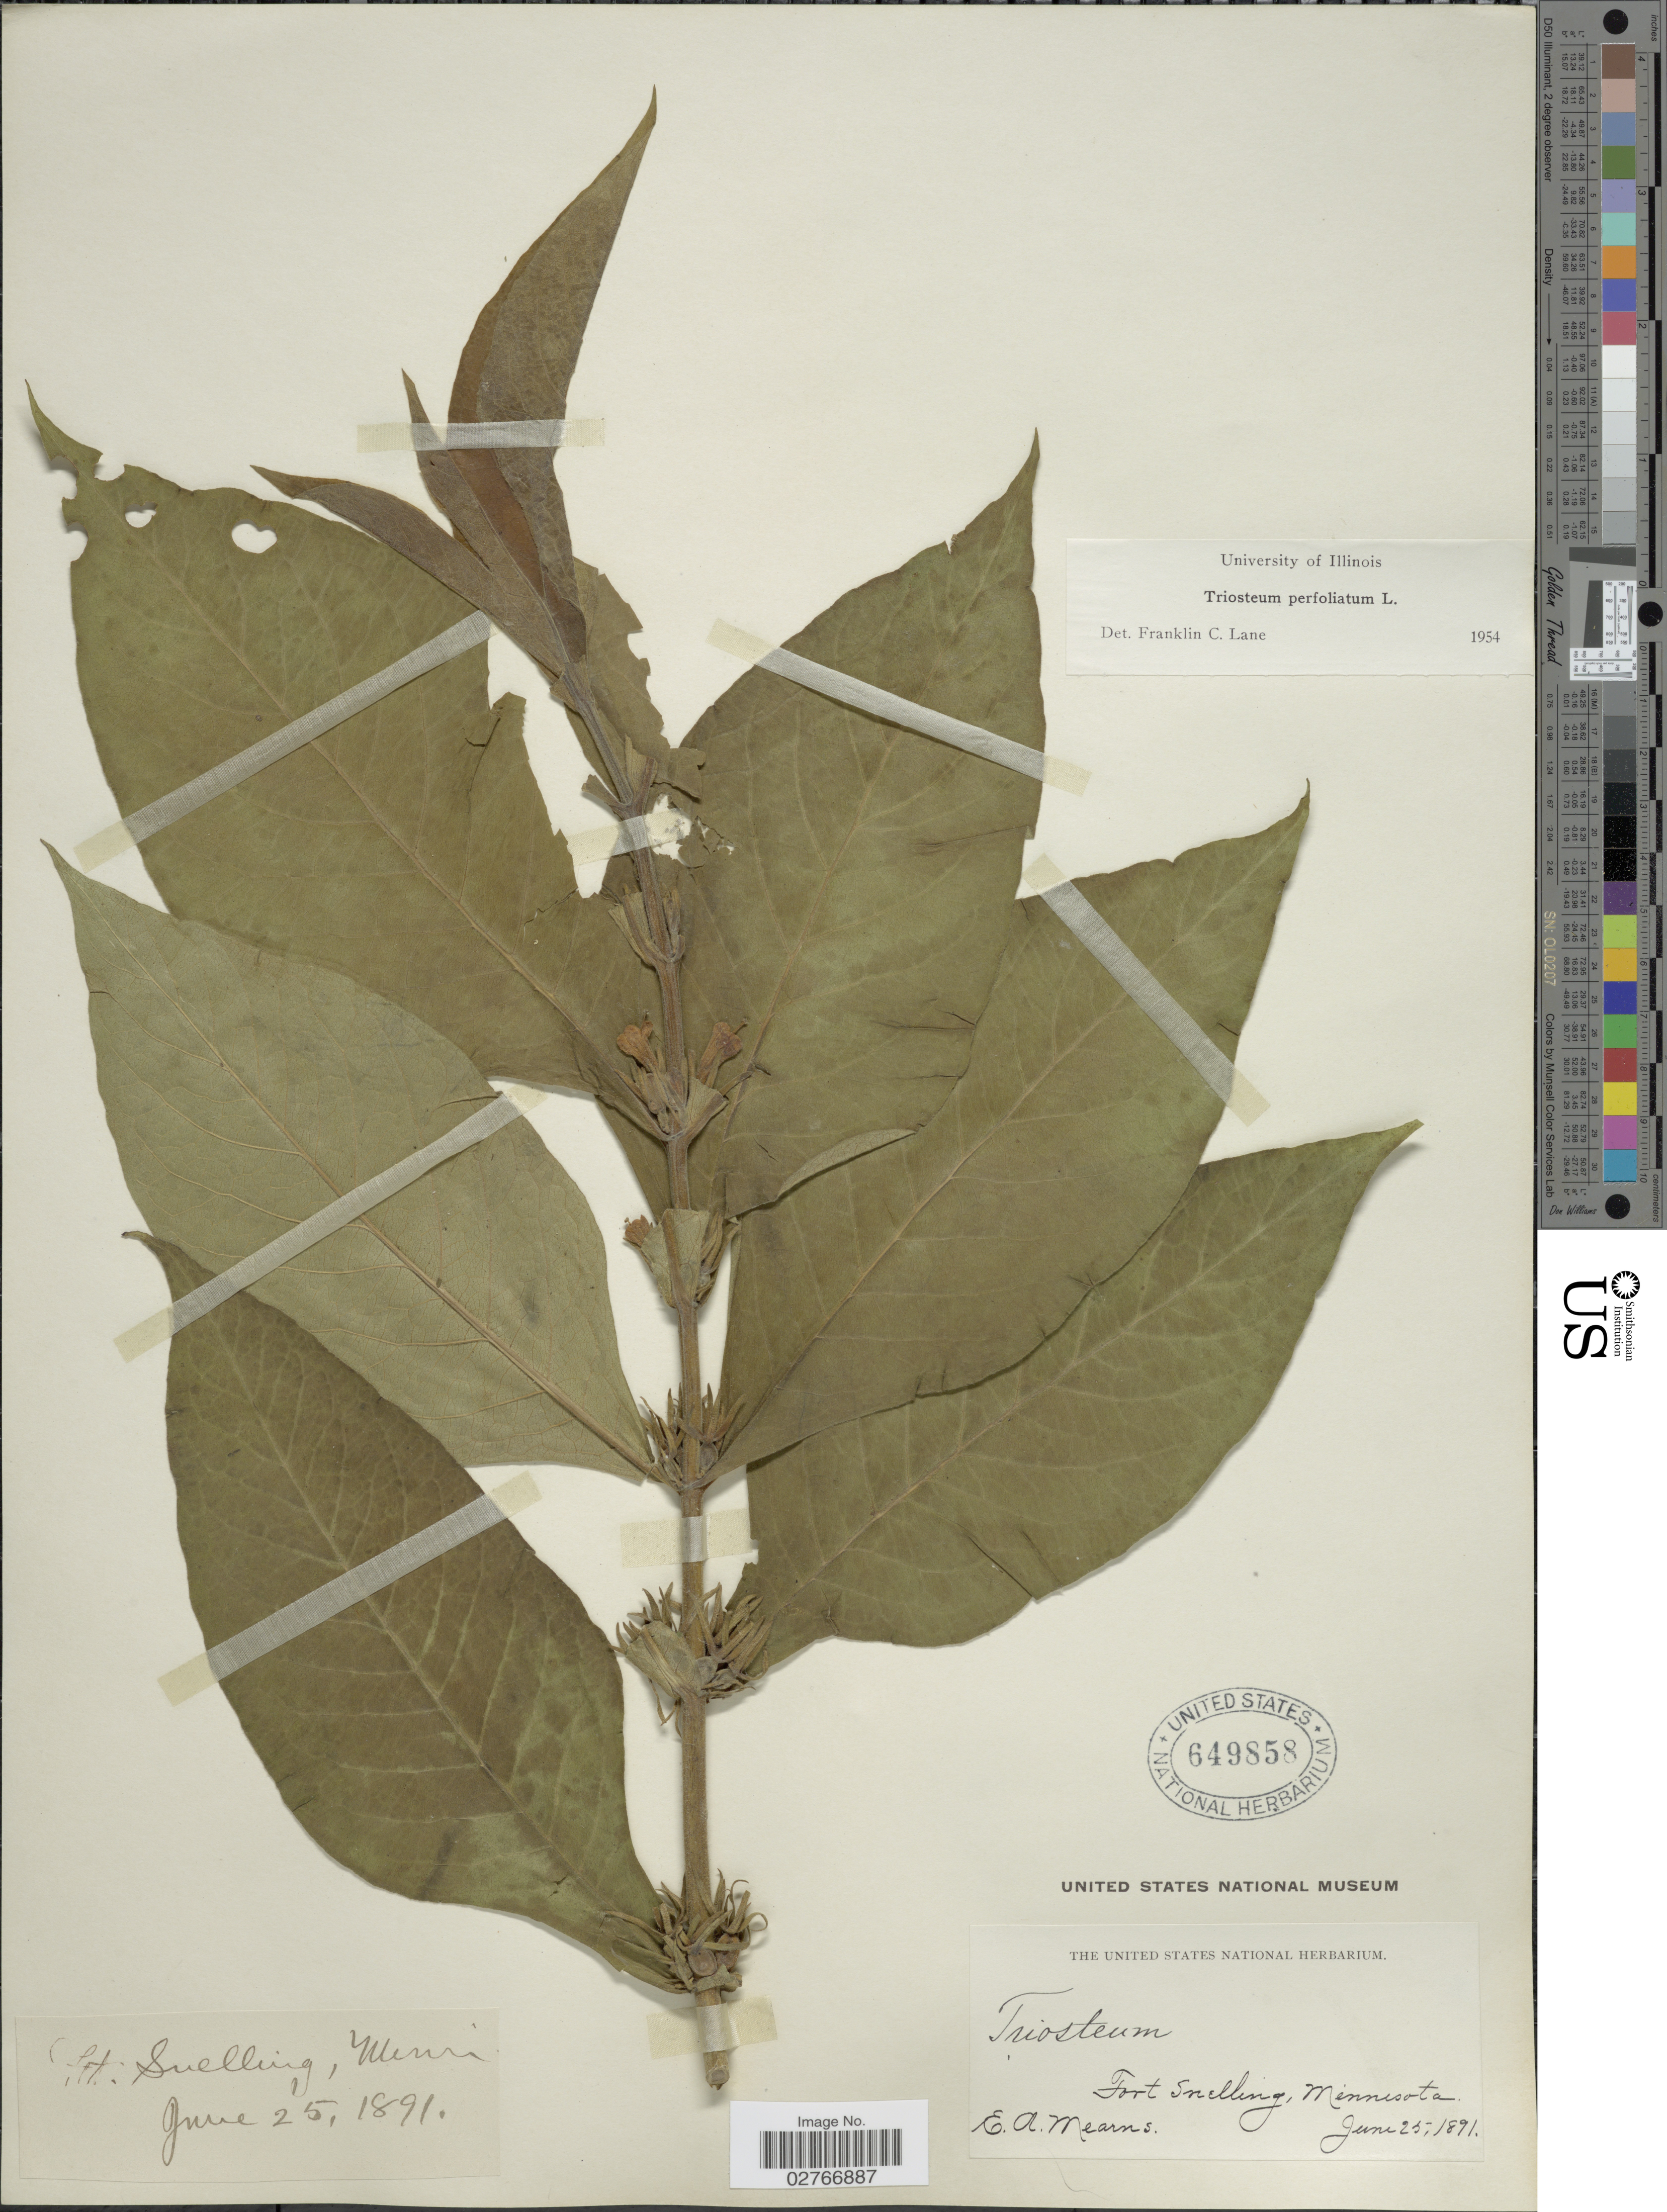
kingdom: Plantae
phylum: Tracheophyta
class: Magnoliopsida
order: Dipsacales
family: Caprifoliaceae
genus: Triosteum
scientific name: Triosteum perfoliatum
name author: L.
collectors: E. A. Mearns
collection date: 1891-06-25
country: United States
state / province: Minnesota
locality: Fort Snelling.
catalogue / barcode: US 649858